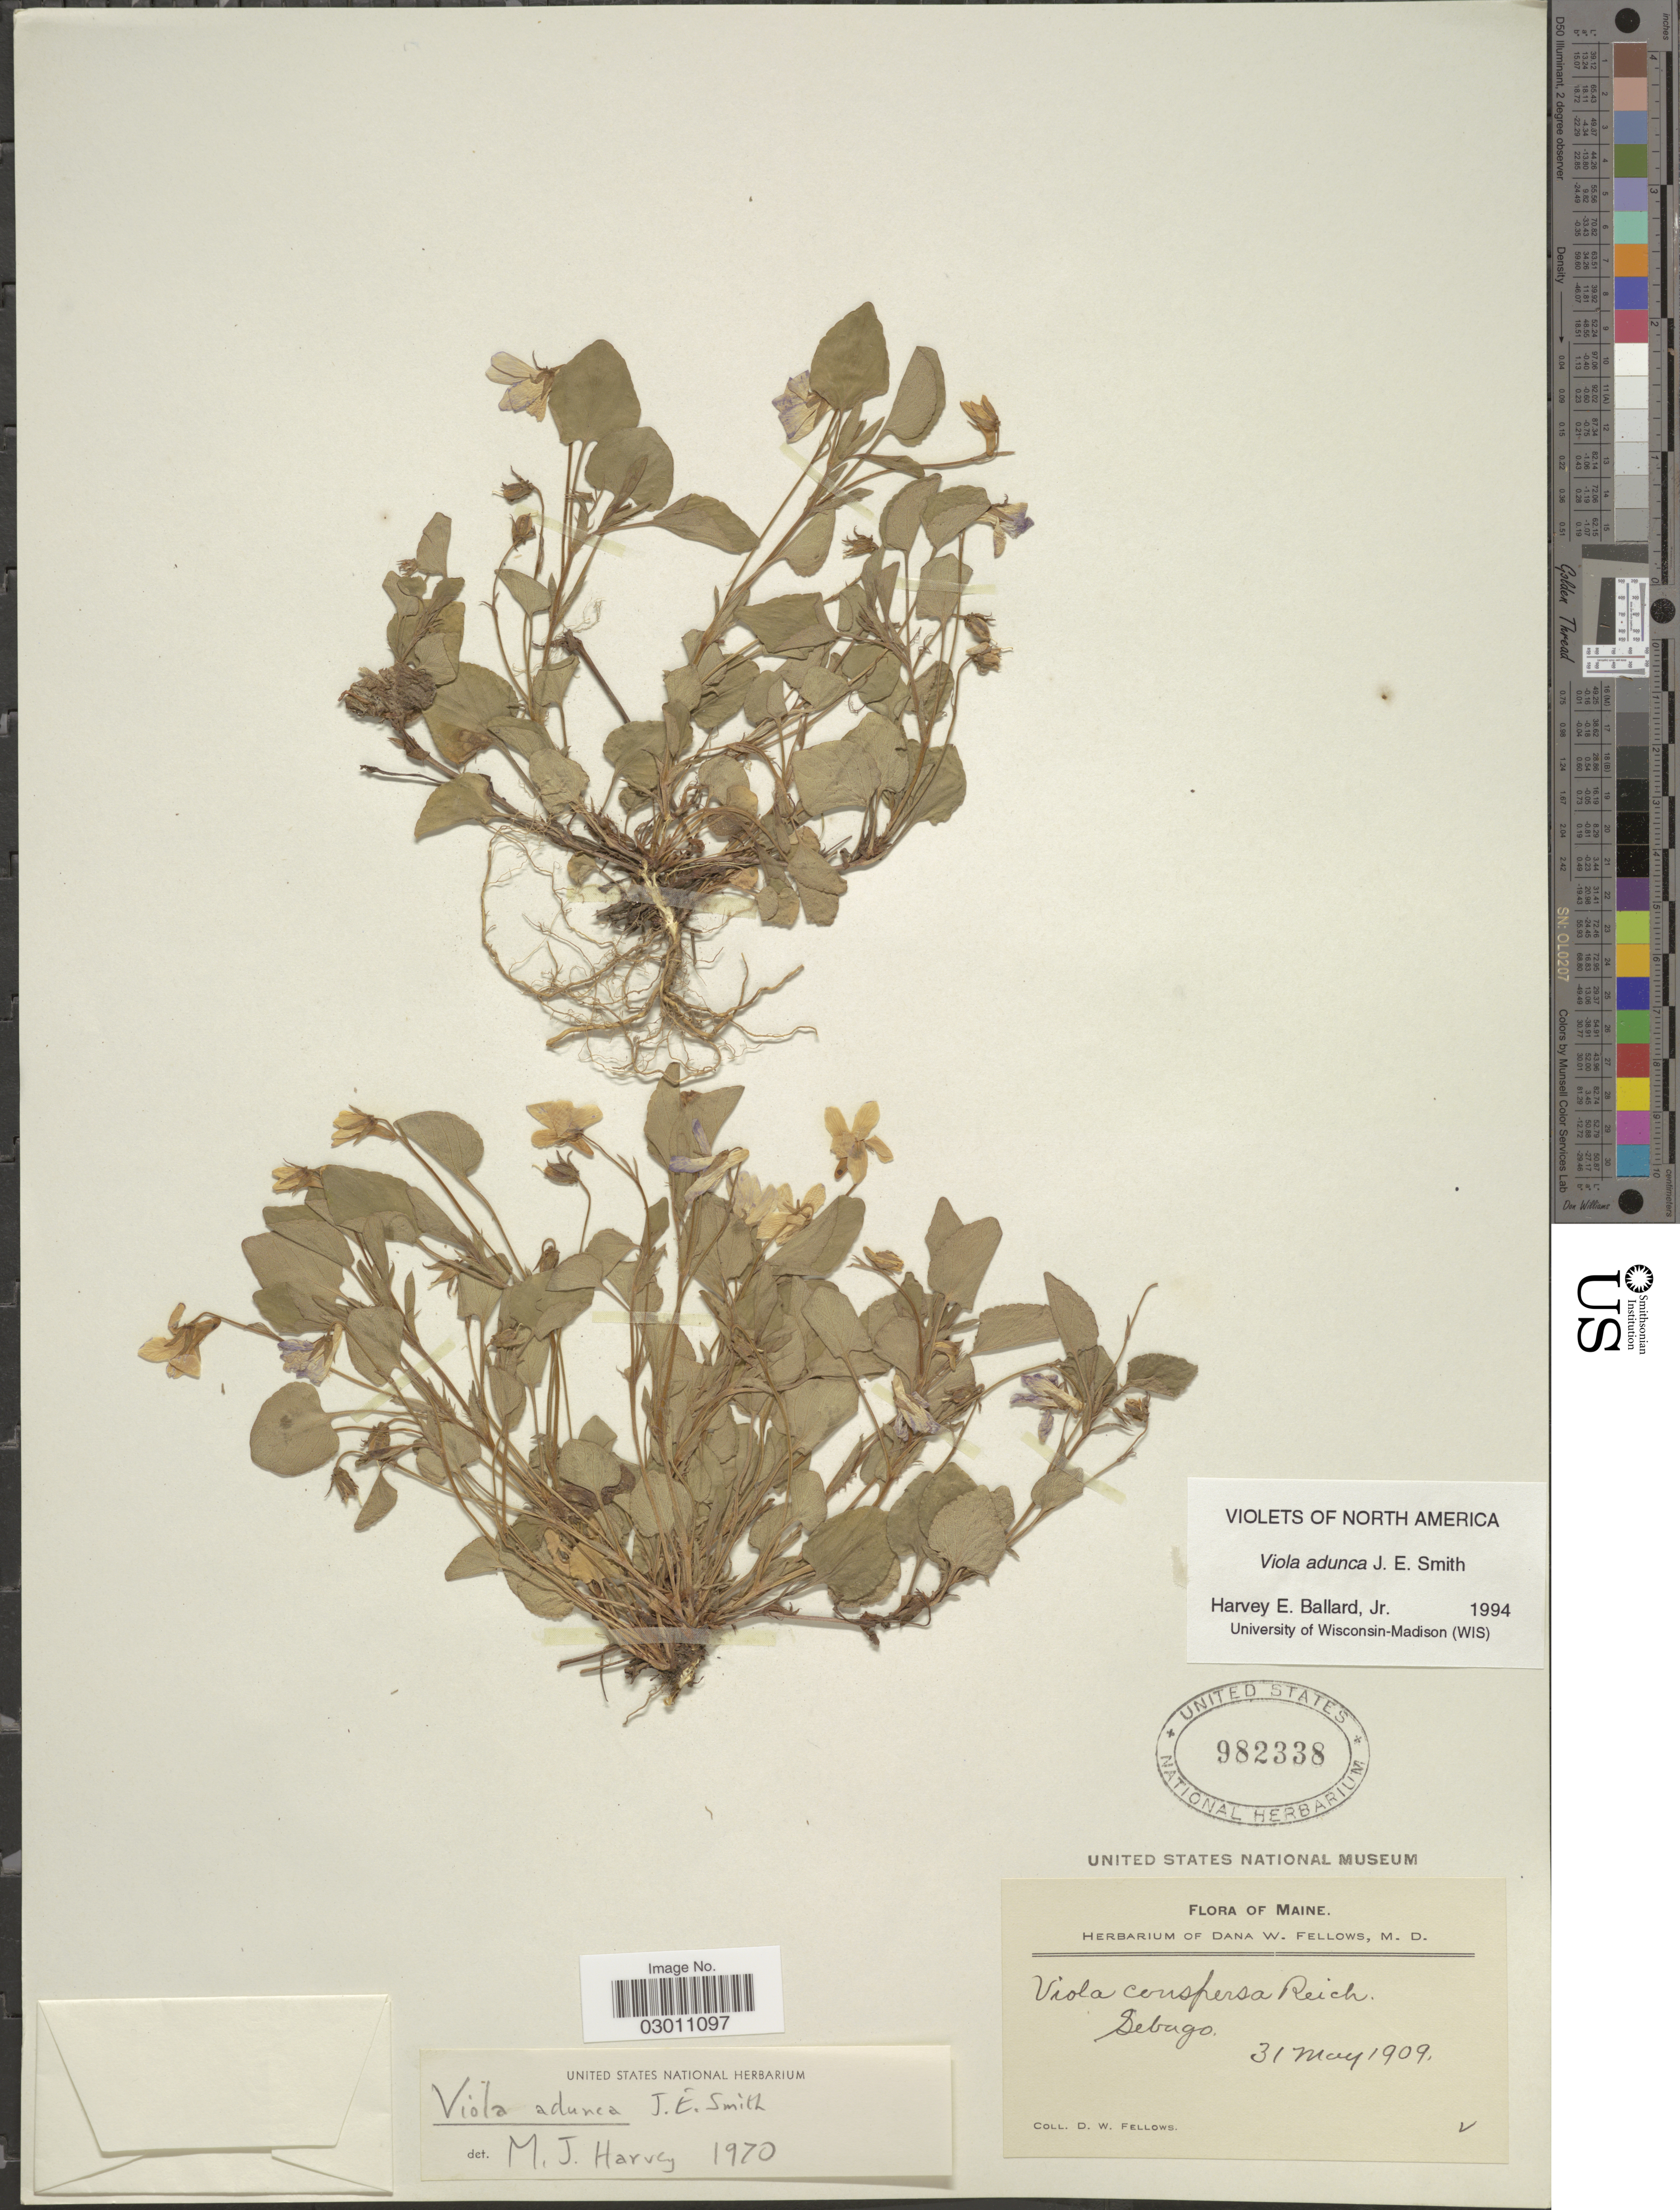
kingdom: Plantae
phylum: Tracheophyta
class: Magnoliopsida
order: Malpighiales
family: Violaceae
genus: Viola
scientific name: Viola adunca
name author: Sm.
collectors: D. W. Fellows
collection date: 1909-05-31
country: United States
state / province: Maine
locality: Sebago.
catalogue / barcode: US 982338